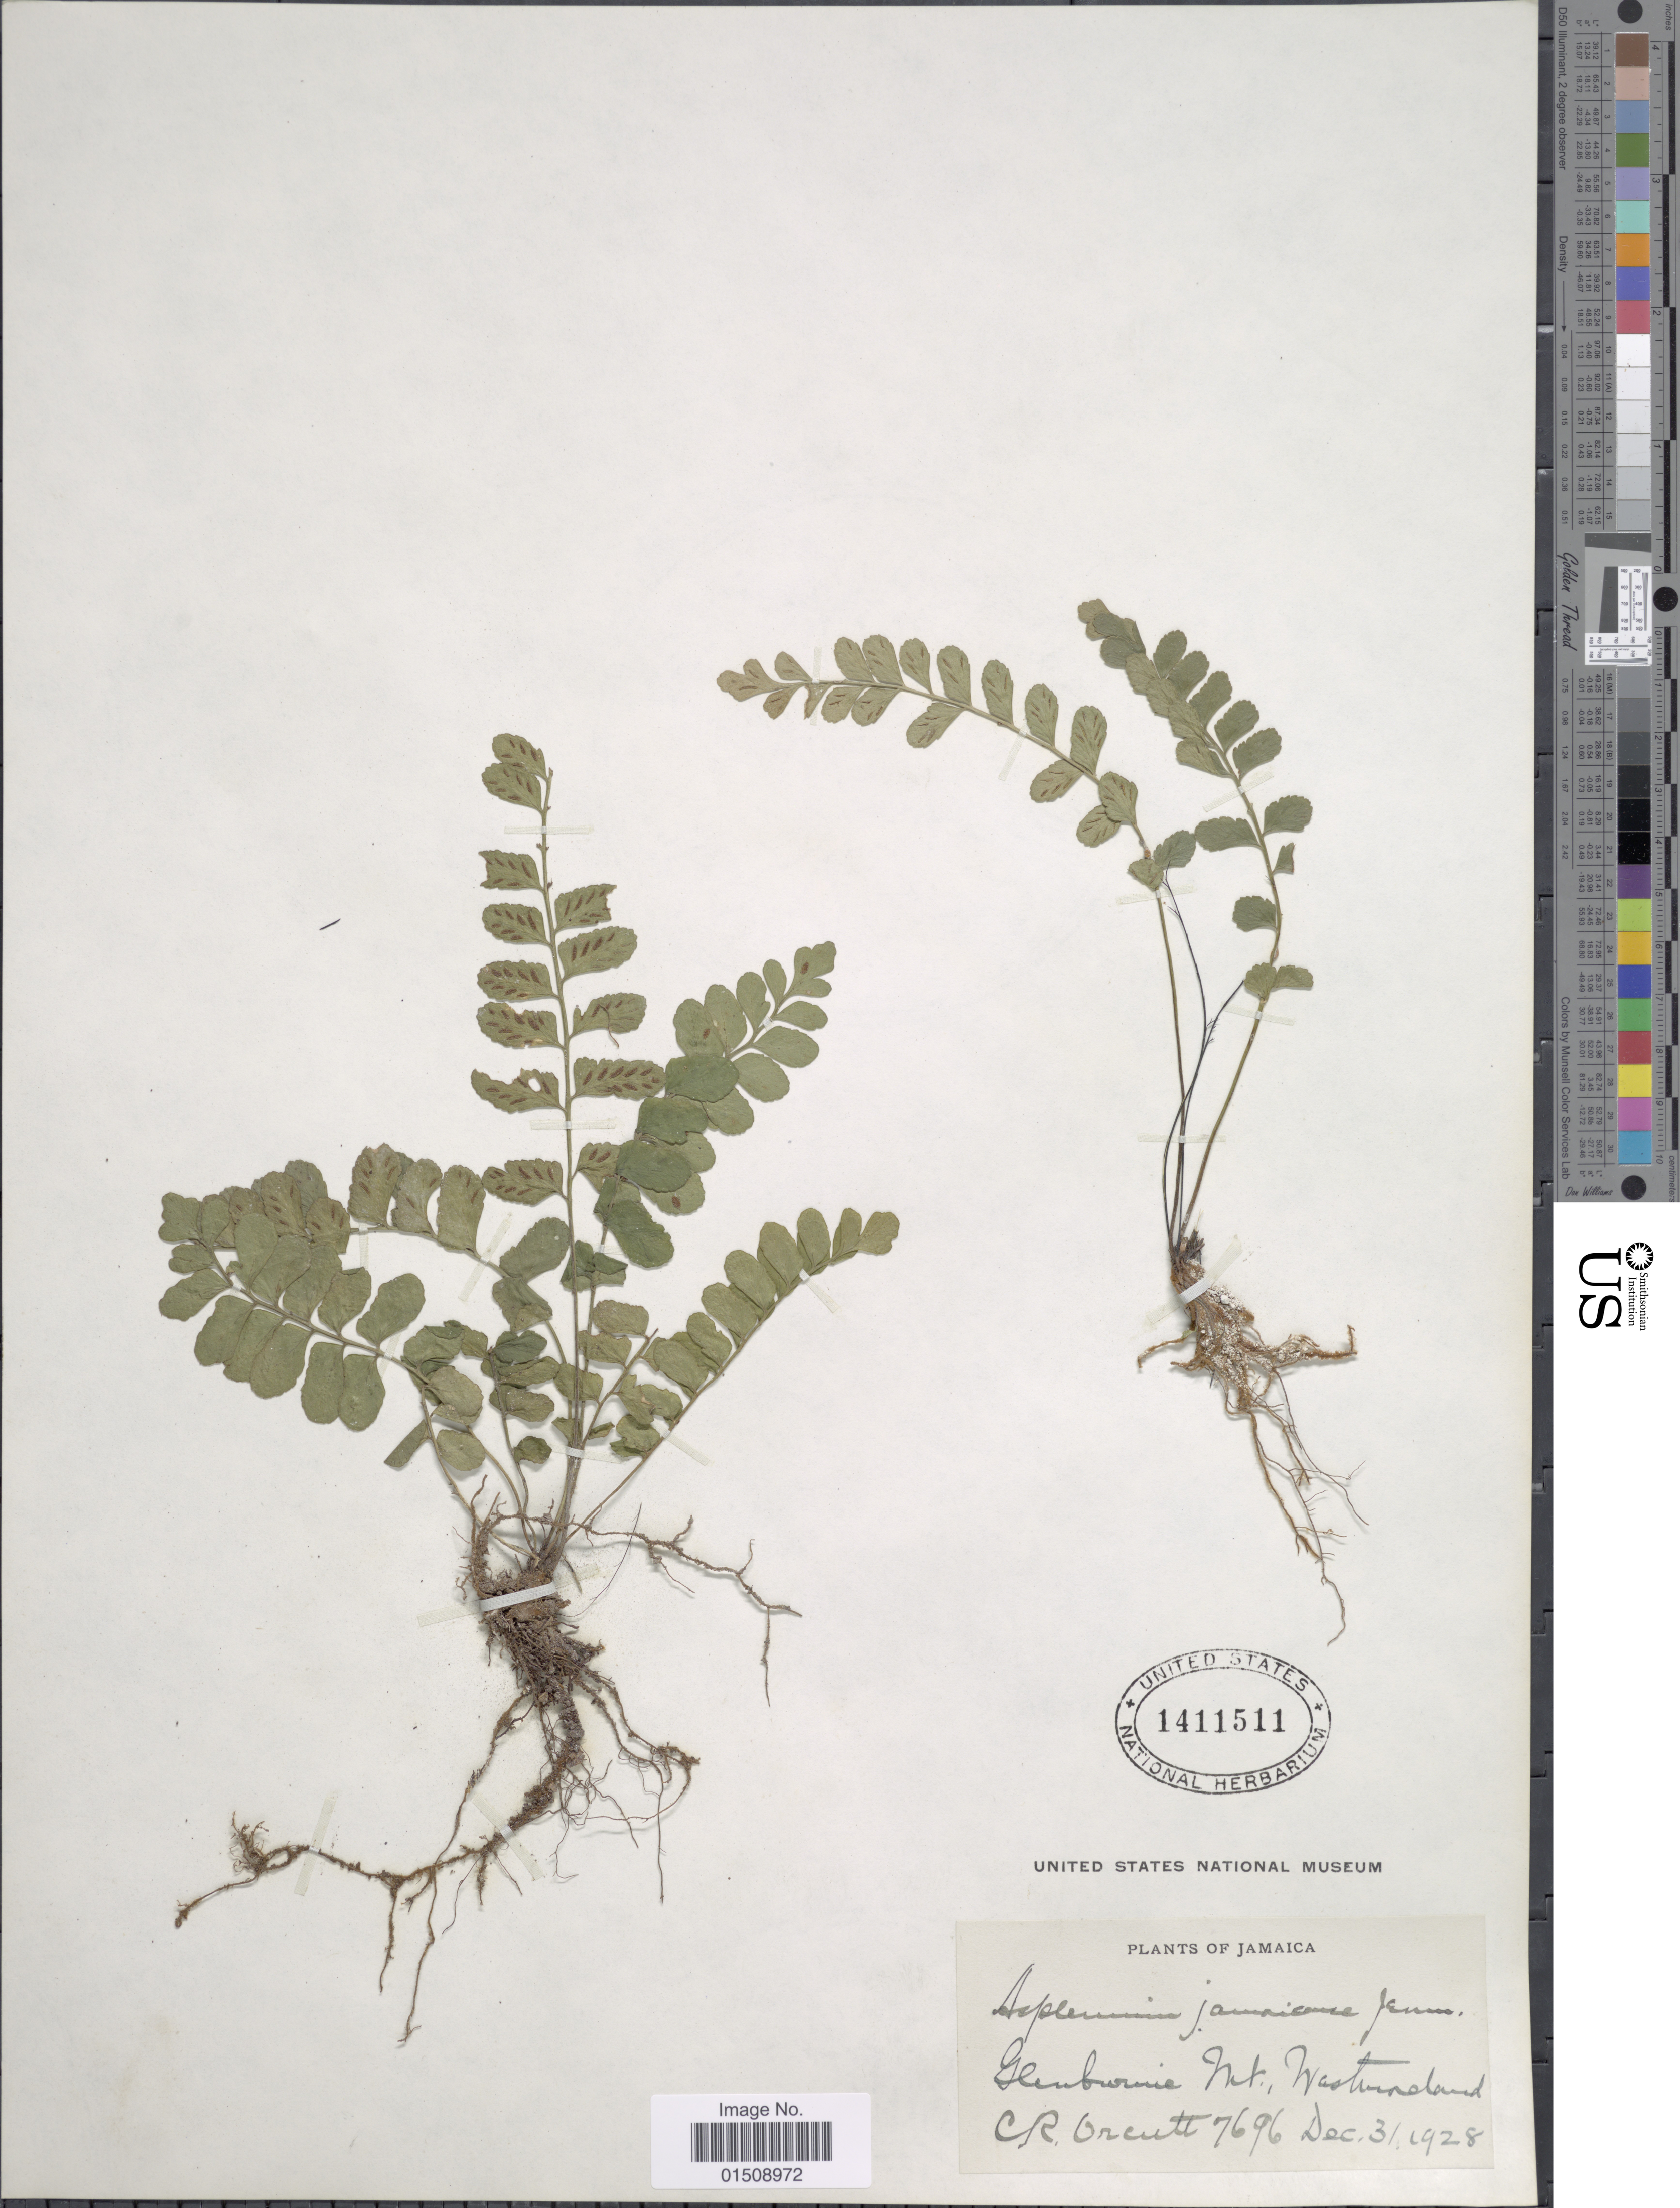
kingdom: Plantae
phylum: Tracheophyta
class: Polypodiopsida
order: Polypodiales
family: Aspleniaceae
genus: Asplenium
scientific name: Asplenium jamaicense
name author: Jenman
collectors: C. R. Orcutt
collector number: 7696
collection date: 1928-12-03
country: Jamaica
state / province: Westmoreland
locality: Glenburnie Mt., Westmoreland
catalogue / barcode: US 1411511